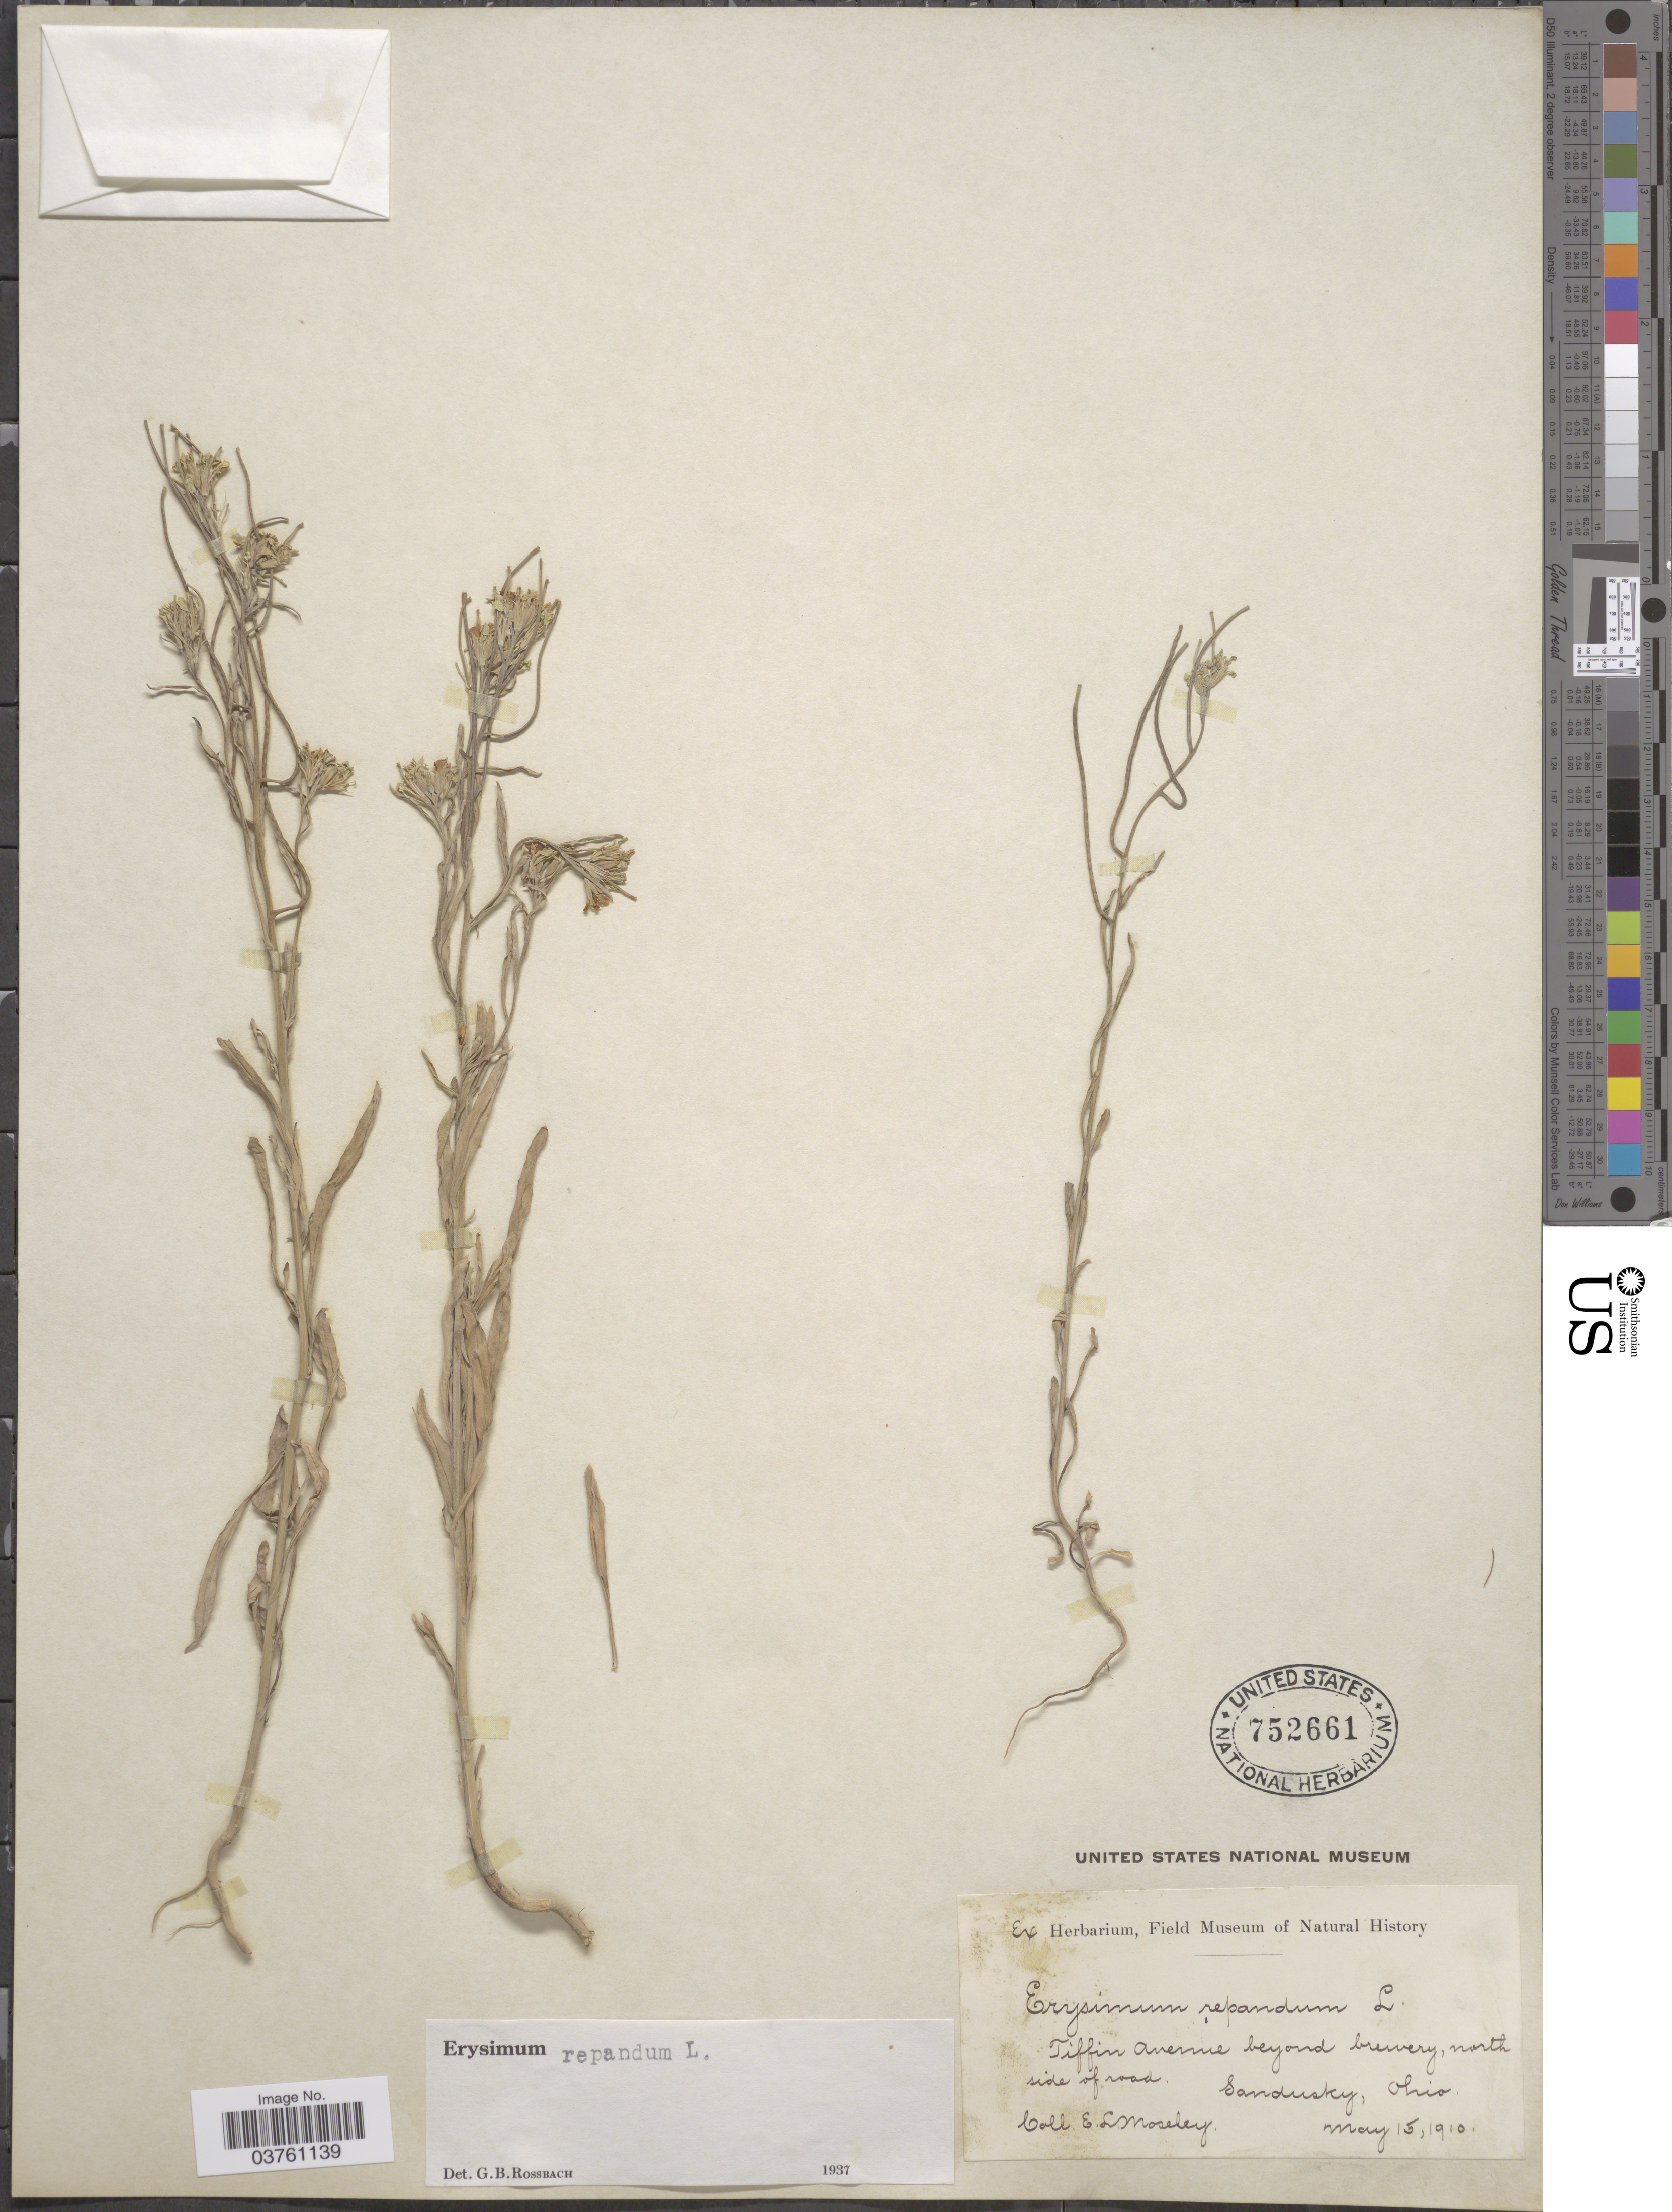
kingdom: Plantae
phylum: Tracheophyta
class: Magnoliopsida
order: Brassicales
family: Brassicaceae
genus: Erysimum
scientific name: Erysimum repandum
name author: L.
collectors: E. Moseley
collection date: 1910-05-15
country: United States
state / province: Ohio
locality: Tiffin avenue beyond brewery, north side of road. Sandusky.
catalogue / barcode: US 752661